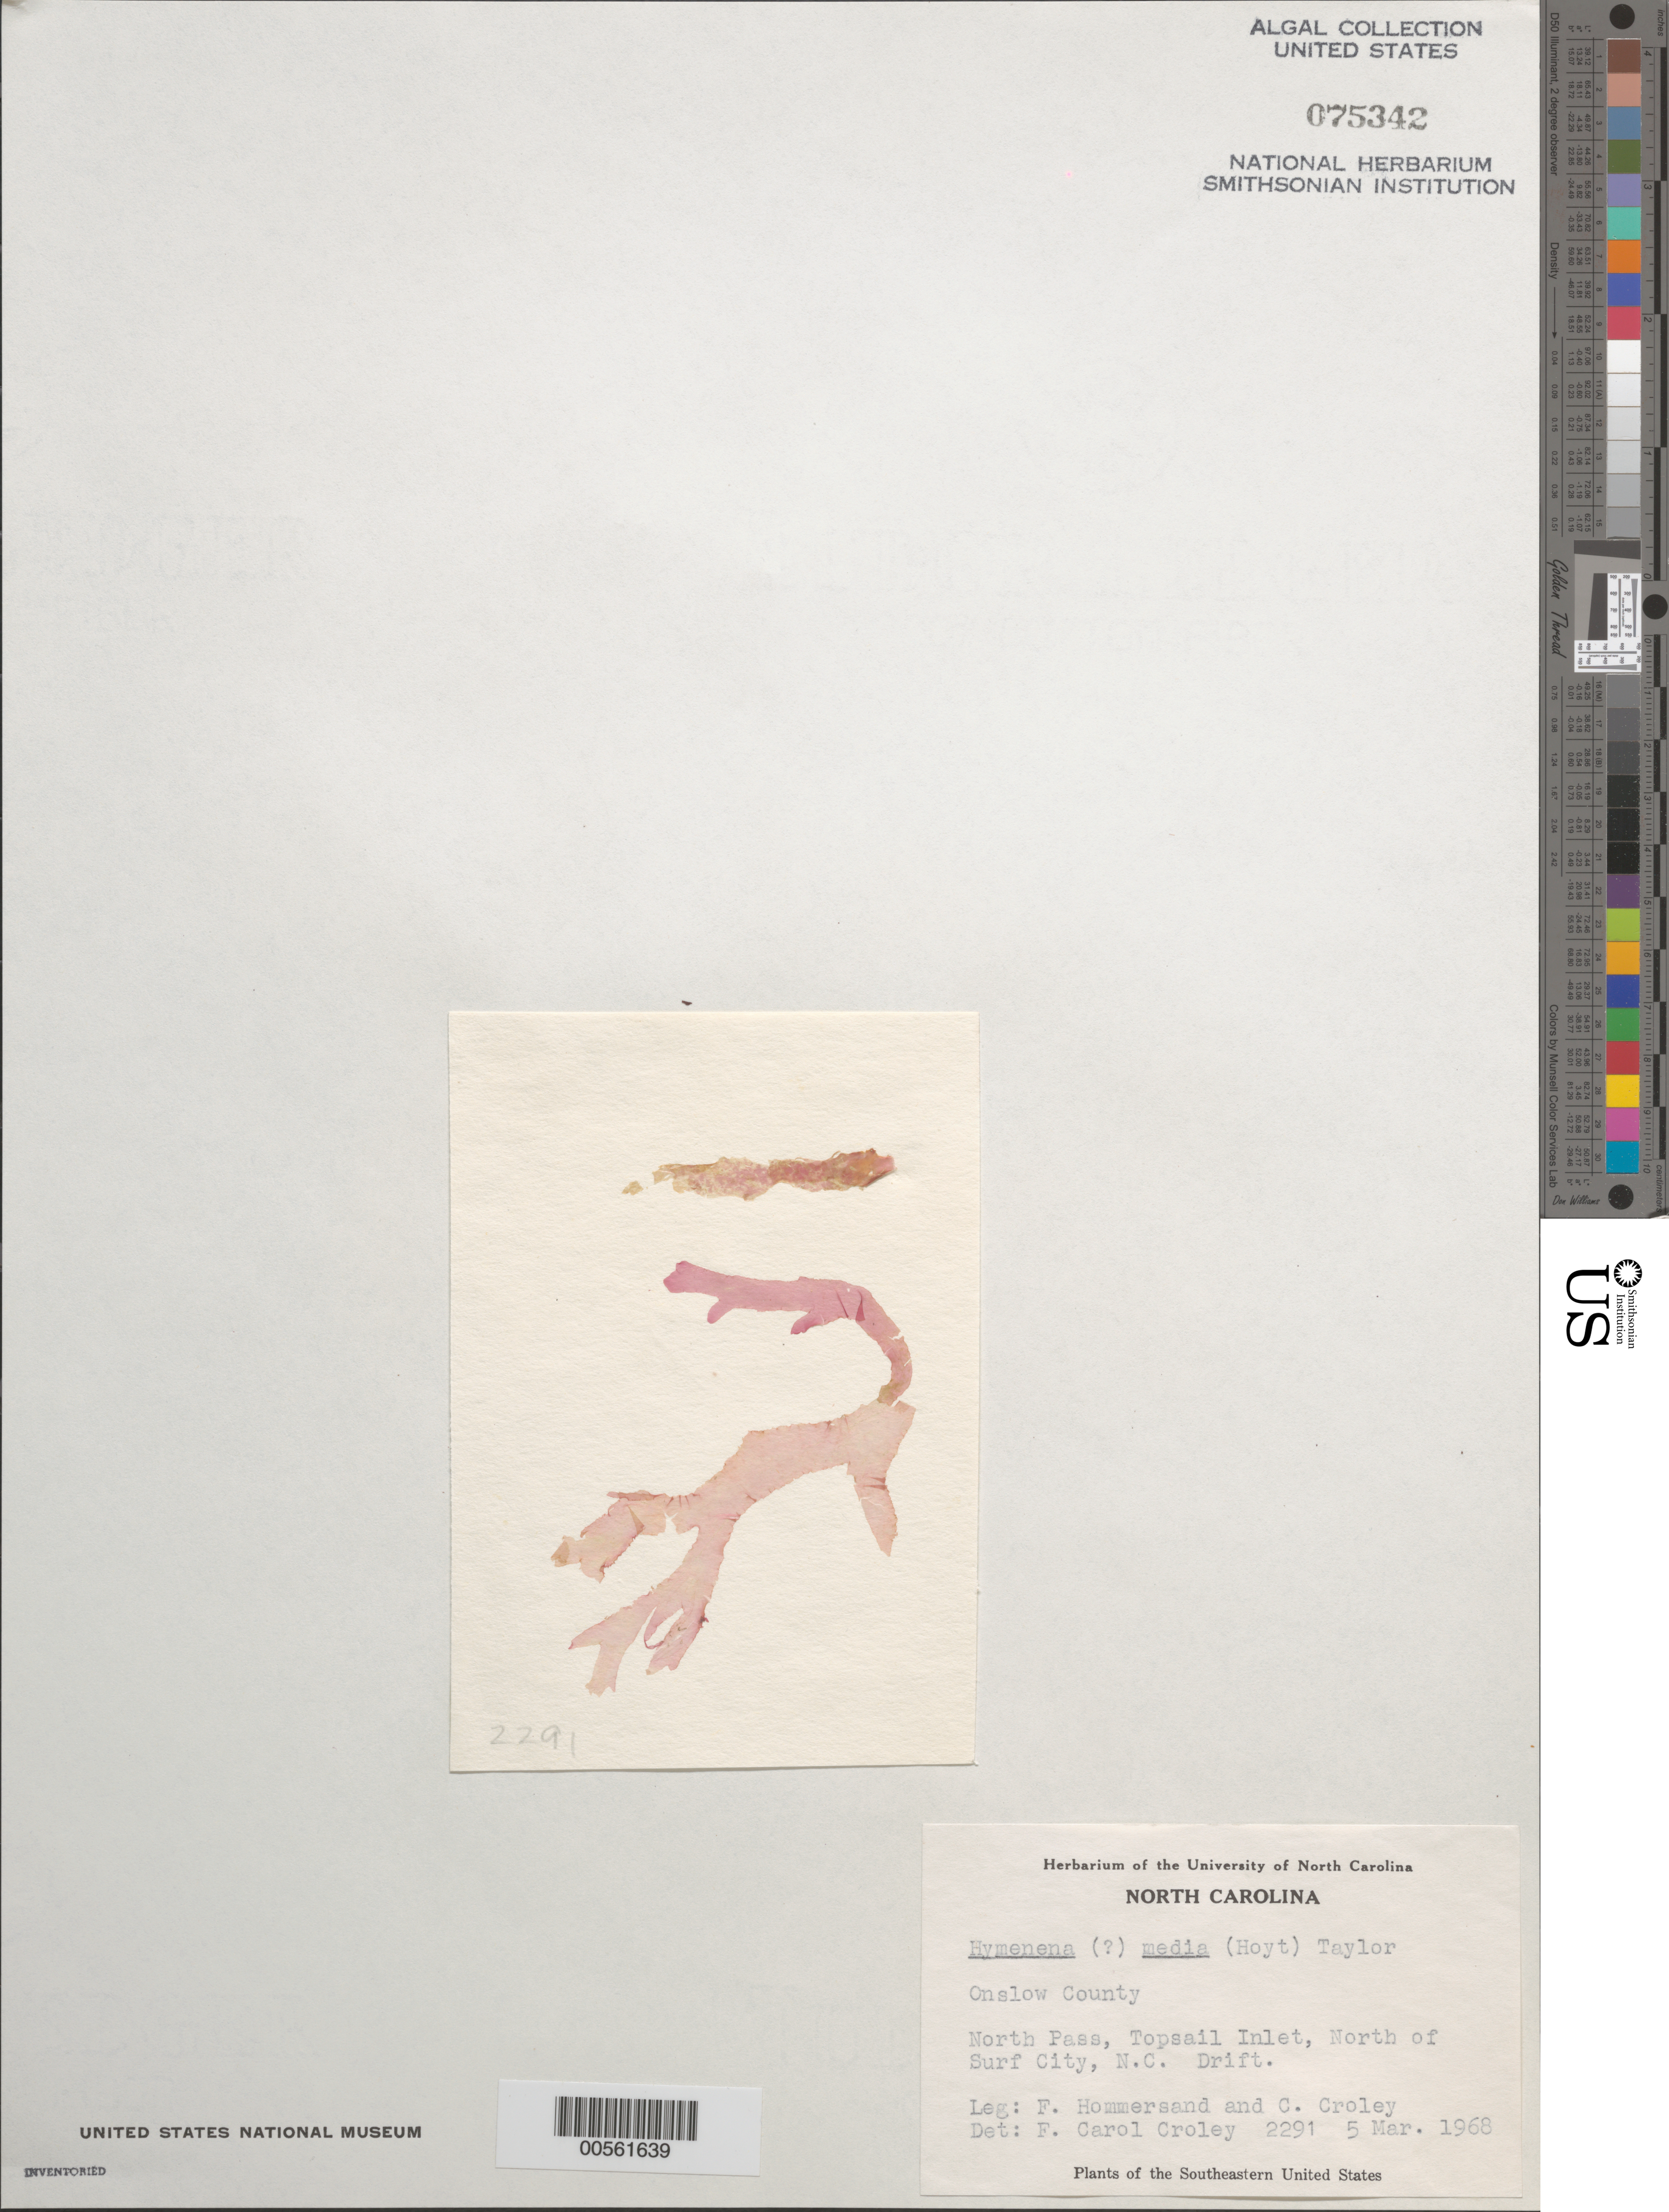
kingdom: Plantae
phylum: Rhodophyta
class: Florideophyceae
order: Ceramiales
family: Delesseriaceae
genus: Hymenena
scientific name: Hymenena sp.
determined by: Croley, F. C.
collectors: F. Hommersand & F. C. Croley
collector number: FCC 2291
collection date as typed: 05 Mar 1968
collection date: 1968-03-05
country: United States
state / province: North Carolina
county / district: Onslow County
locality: North Pass, Topsail Inlet, north of Surf City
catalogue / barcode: US 75342